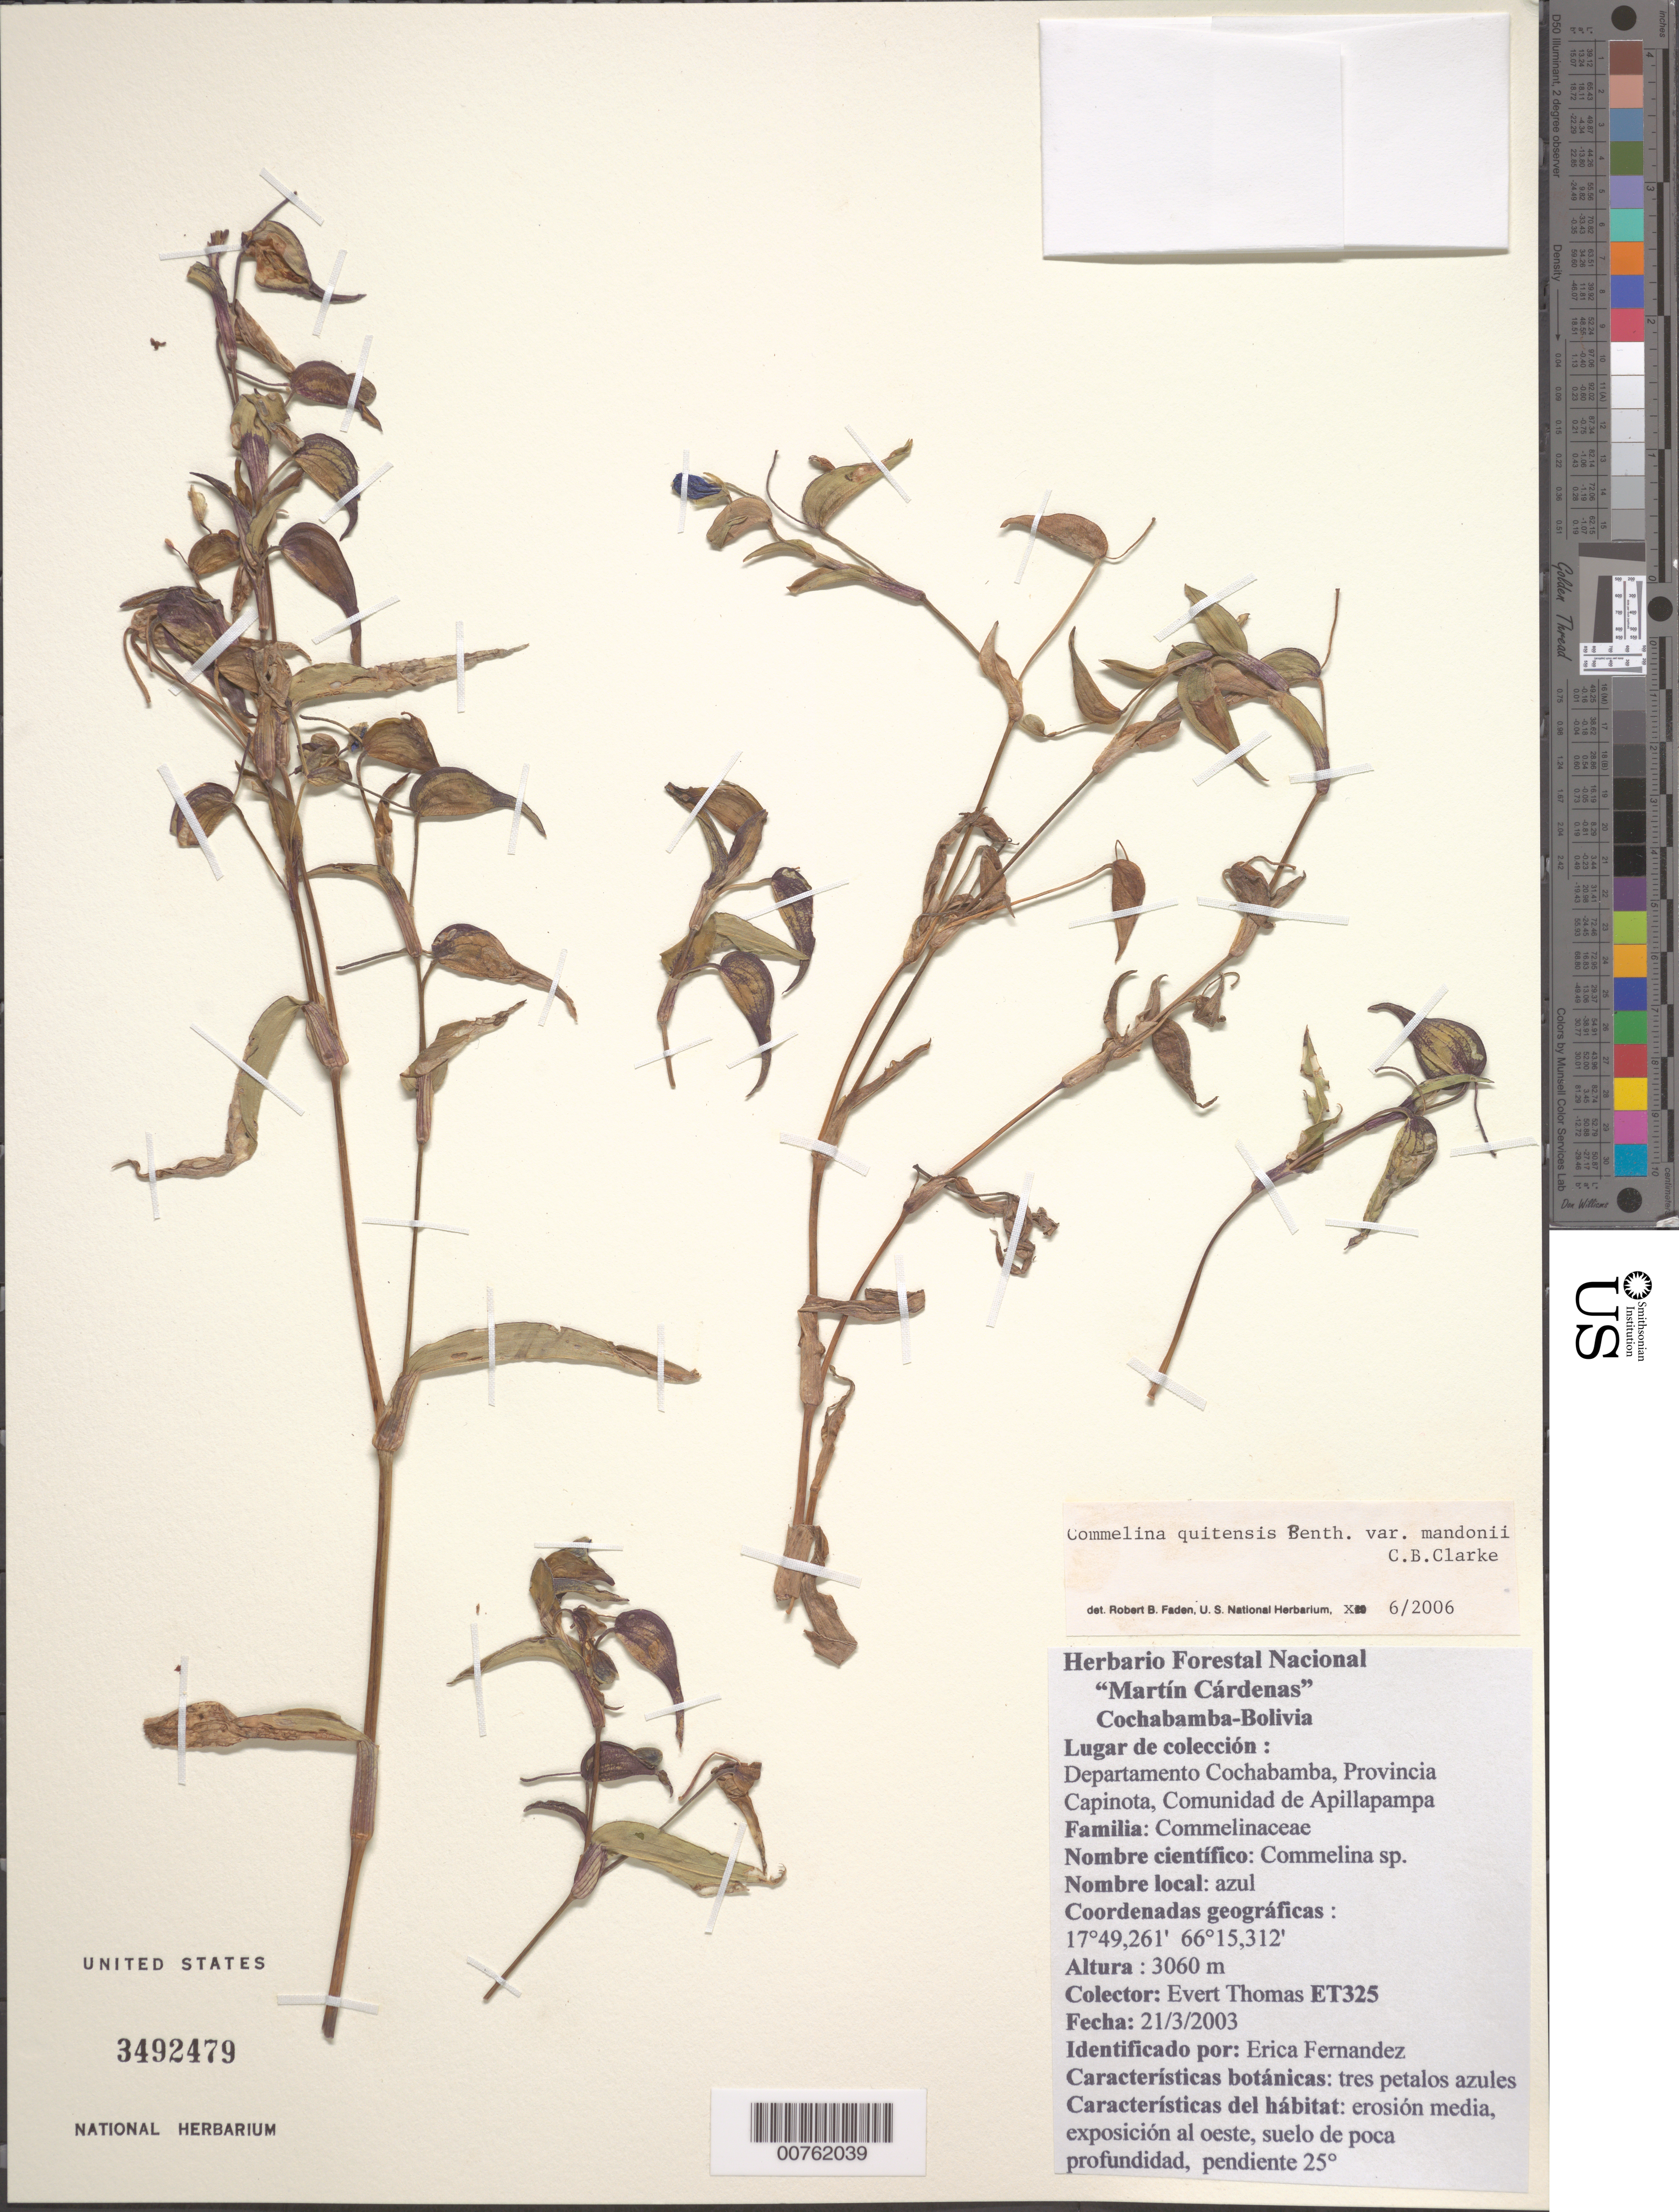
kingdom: Plantae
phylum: Tracheophyta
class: Liliopsida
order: Commelinales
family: Commelinaceae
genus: Commelina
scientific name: Commelina quitensis var. mandonii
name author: C.B. Clarke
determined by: Faden, Robert B., (US), Smithsonian Institution - National Museum of Natural History (UNITED STATES)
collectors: E. Thomas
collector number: ET325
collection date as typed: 21 Mar 2003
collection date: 2003-03-21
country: Bolivia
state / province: Cochabamba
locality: Capinota, Comunidad de Apillapampa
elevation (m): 3060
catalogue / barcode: US 3492479